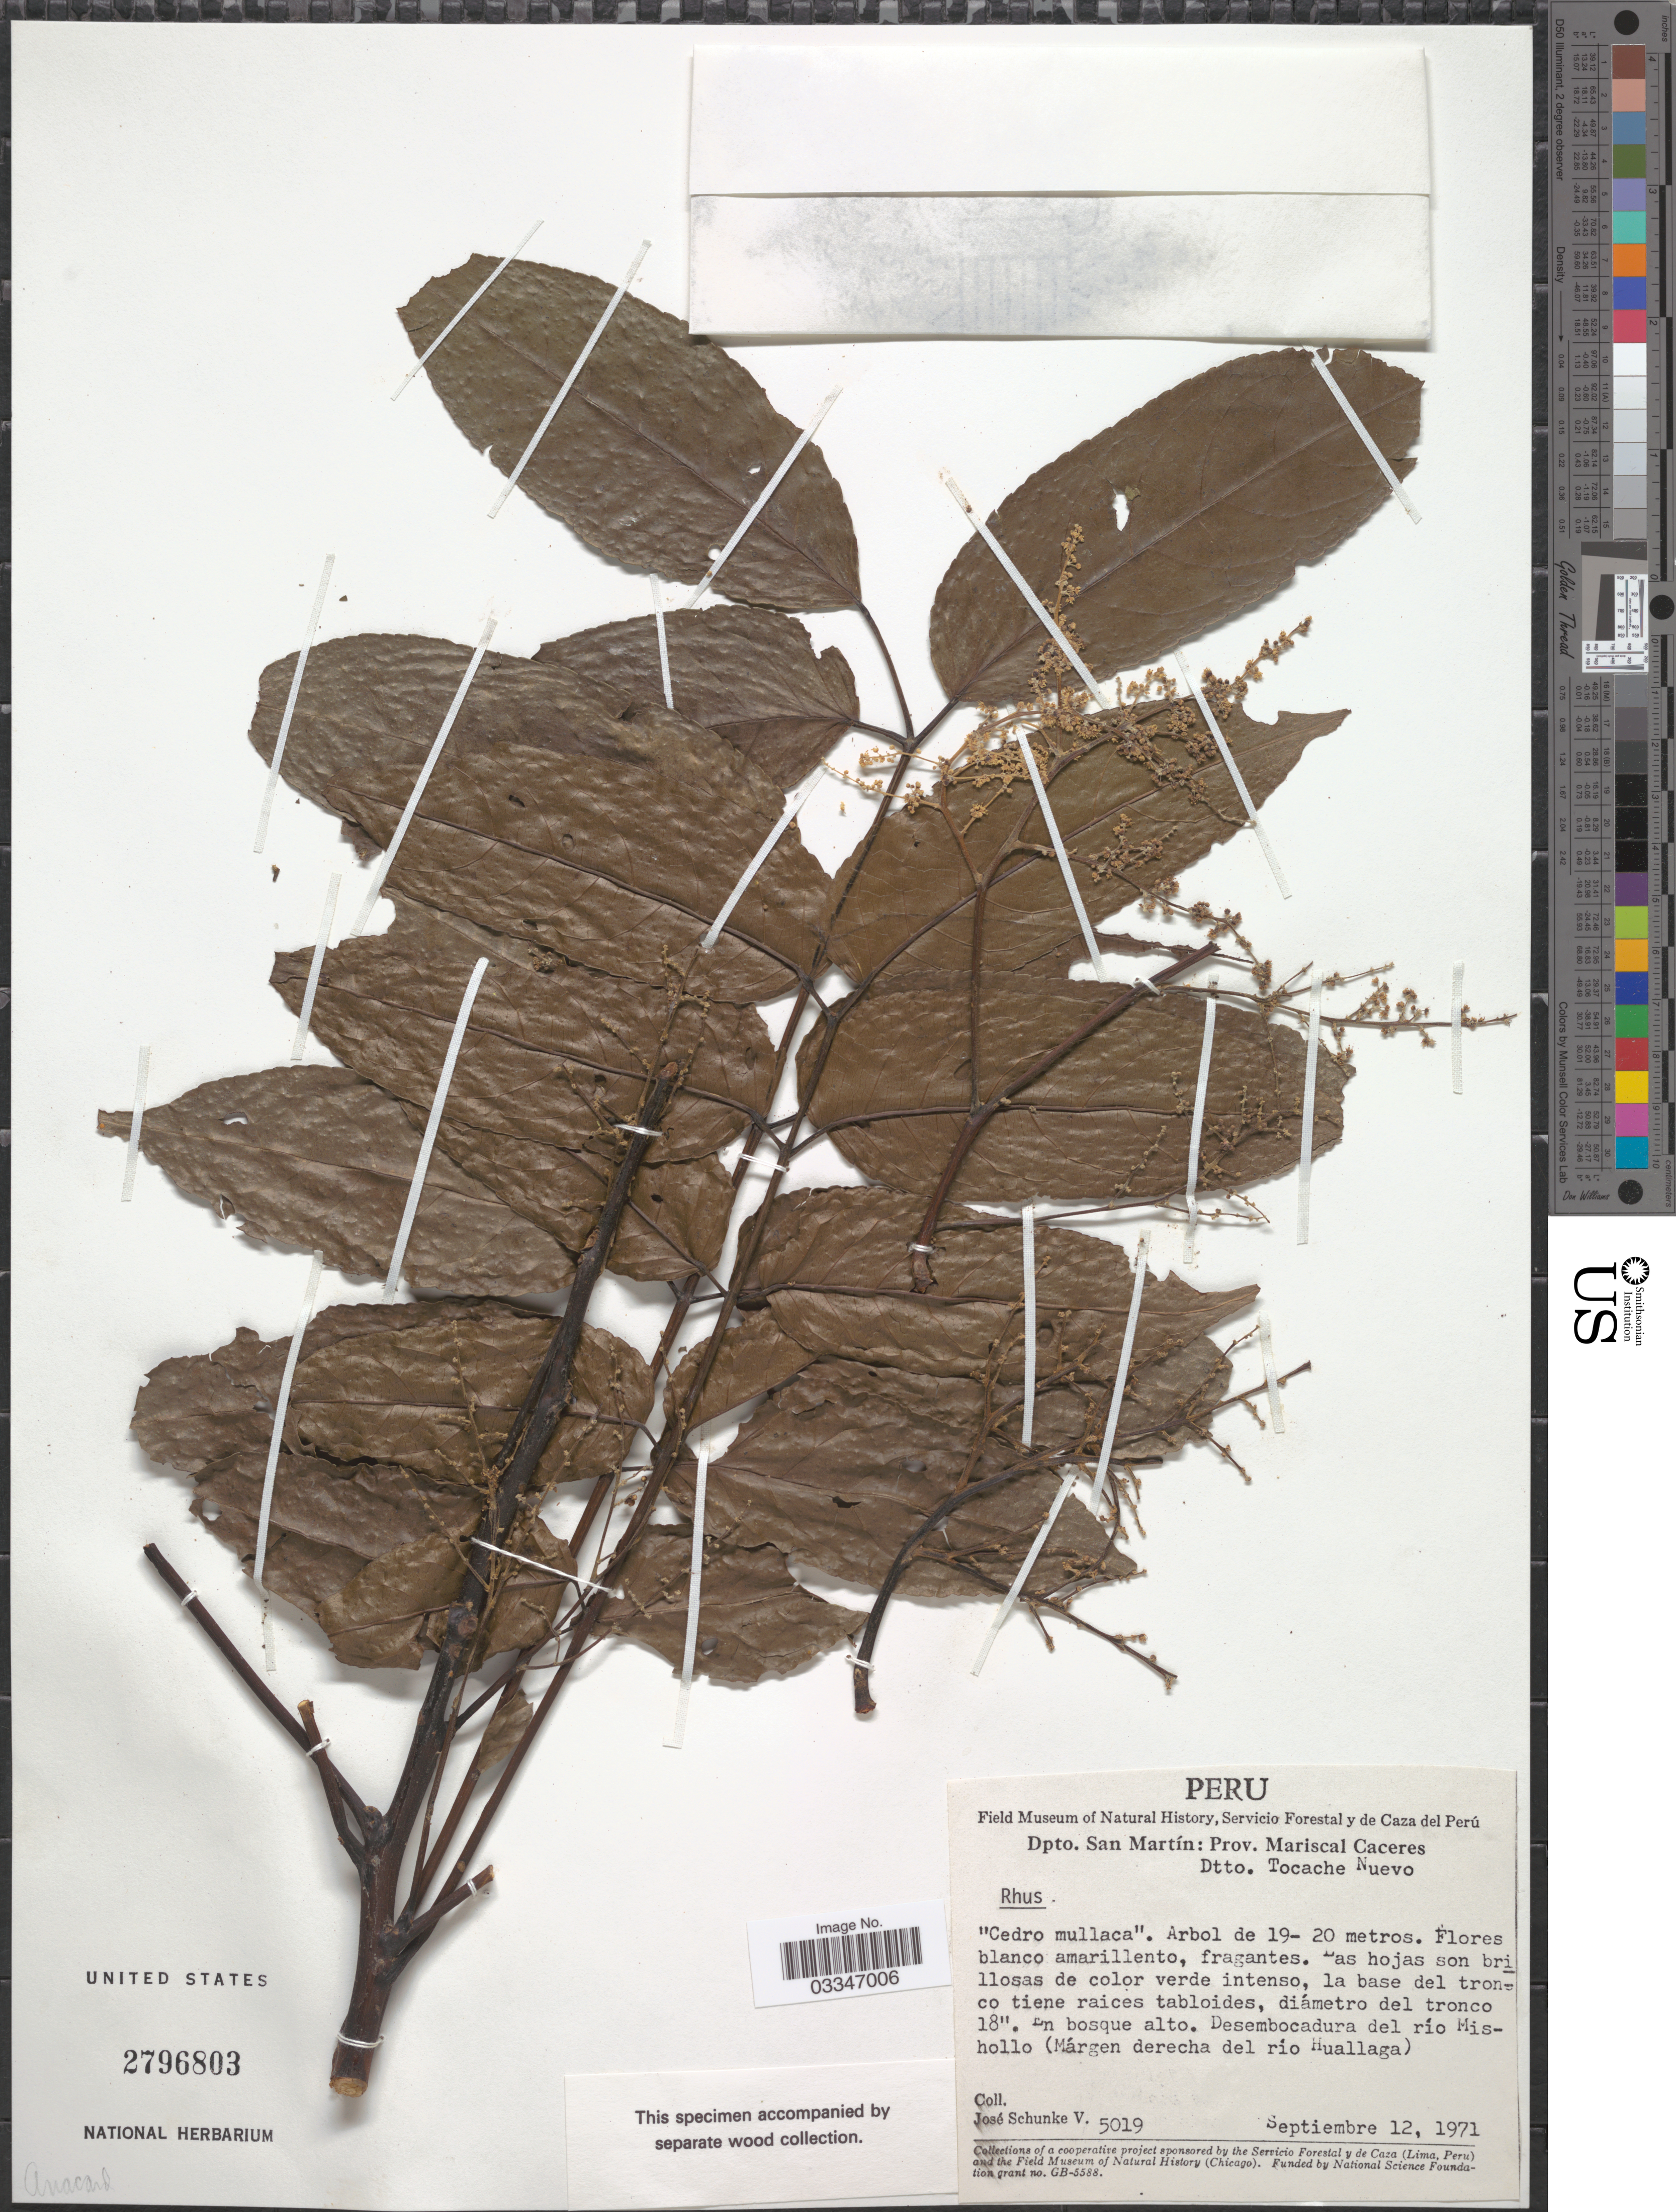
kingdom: Plantae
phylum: Tracheophyta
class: Magnoliopsida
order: Huerteales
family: Tapisciaceae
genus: Huertea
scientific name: Huertea glandulosa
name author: Ruiz & Pav.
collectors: J. Schunke Vigo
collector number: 5019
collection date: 1971-09-12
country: Peru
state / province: San Martín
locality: Dpto. San Martín: Prov. Mariscal Caceres, Dtto. Tocache Nuevo. Desembocadura del río Mishollo (Márgen derecha del rio Huallaga).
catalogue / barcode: US 2796803